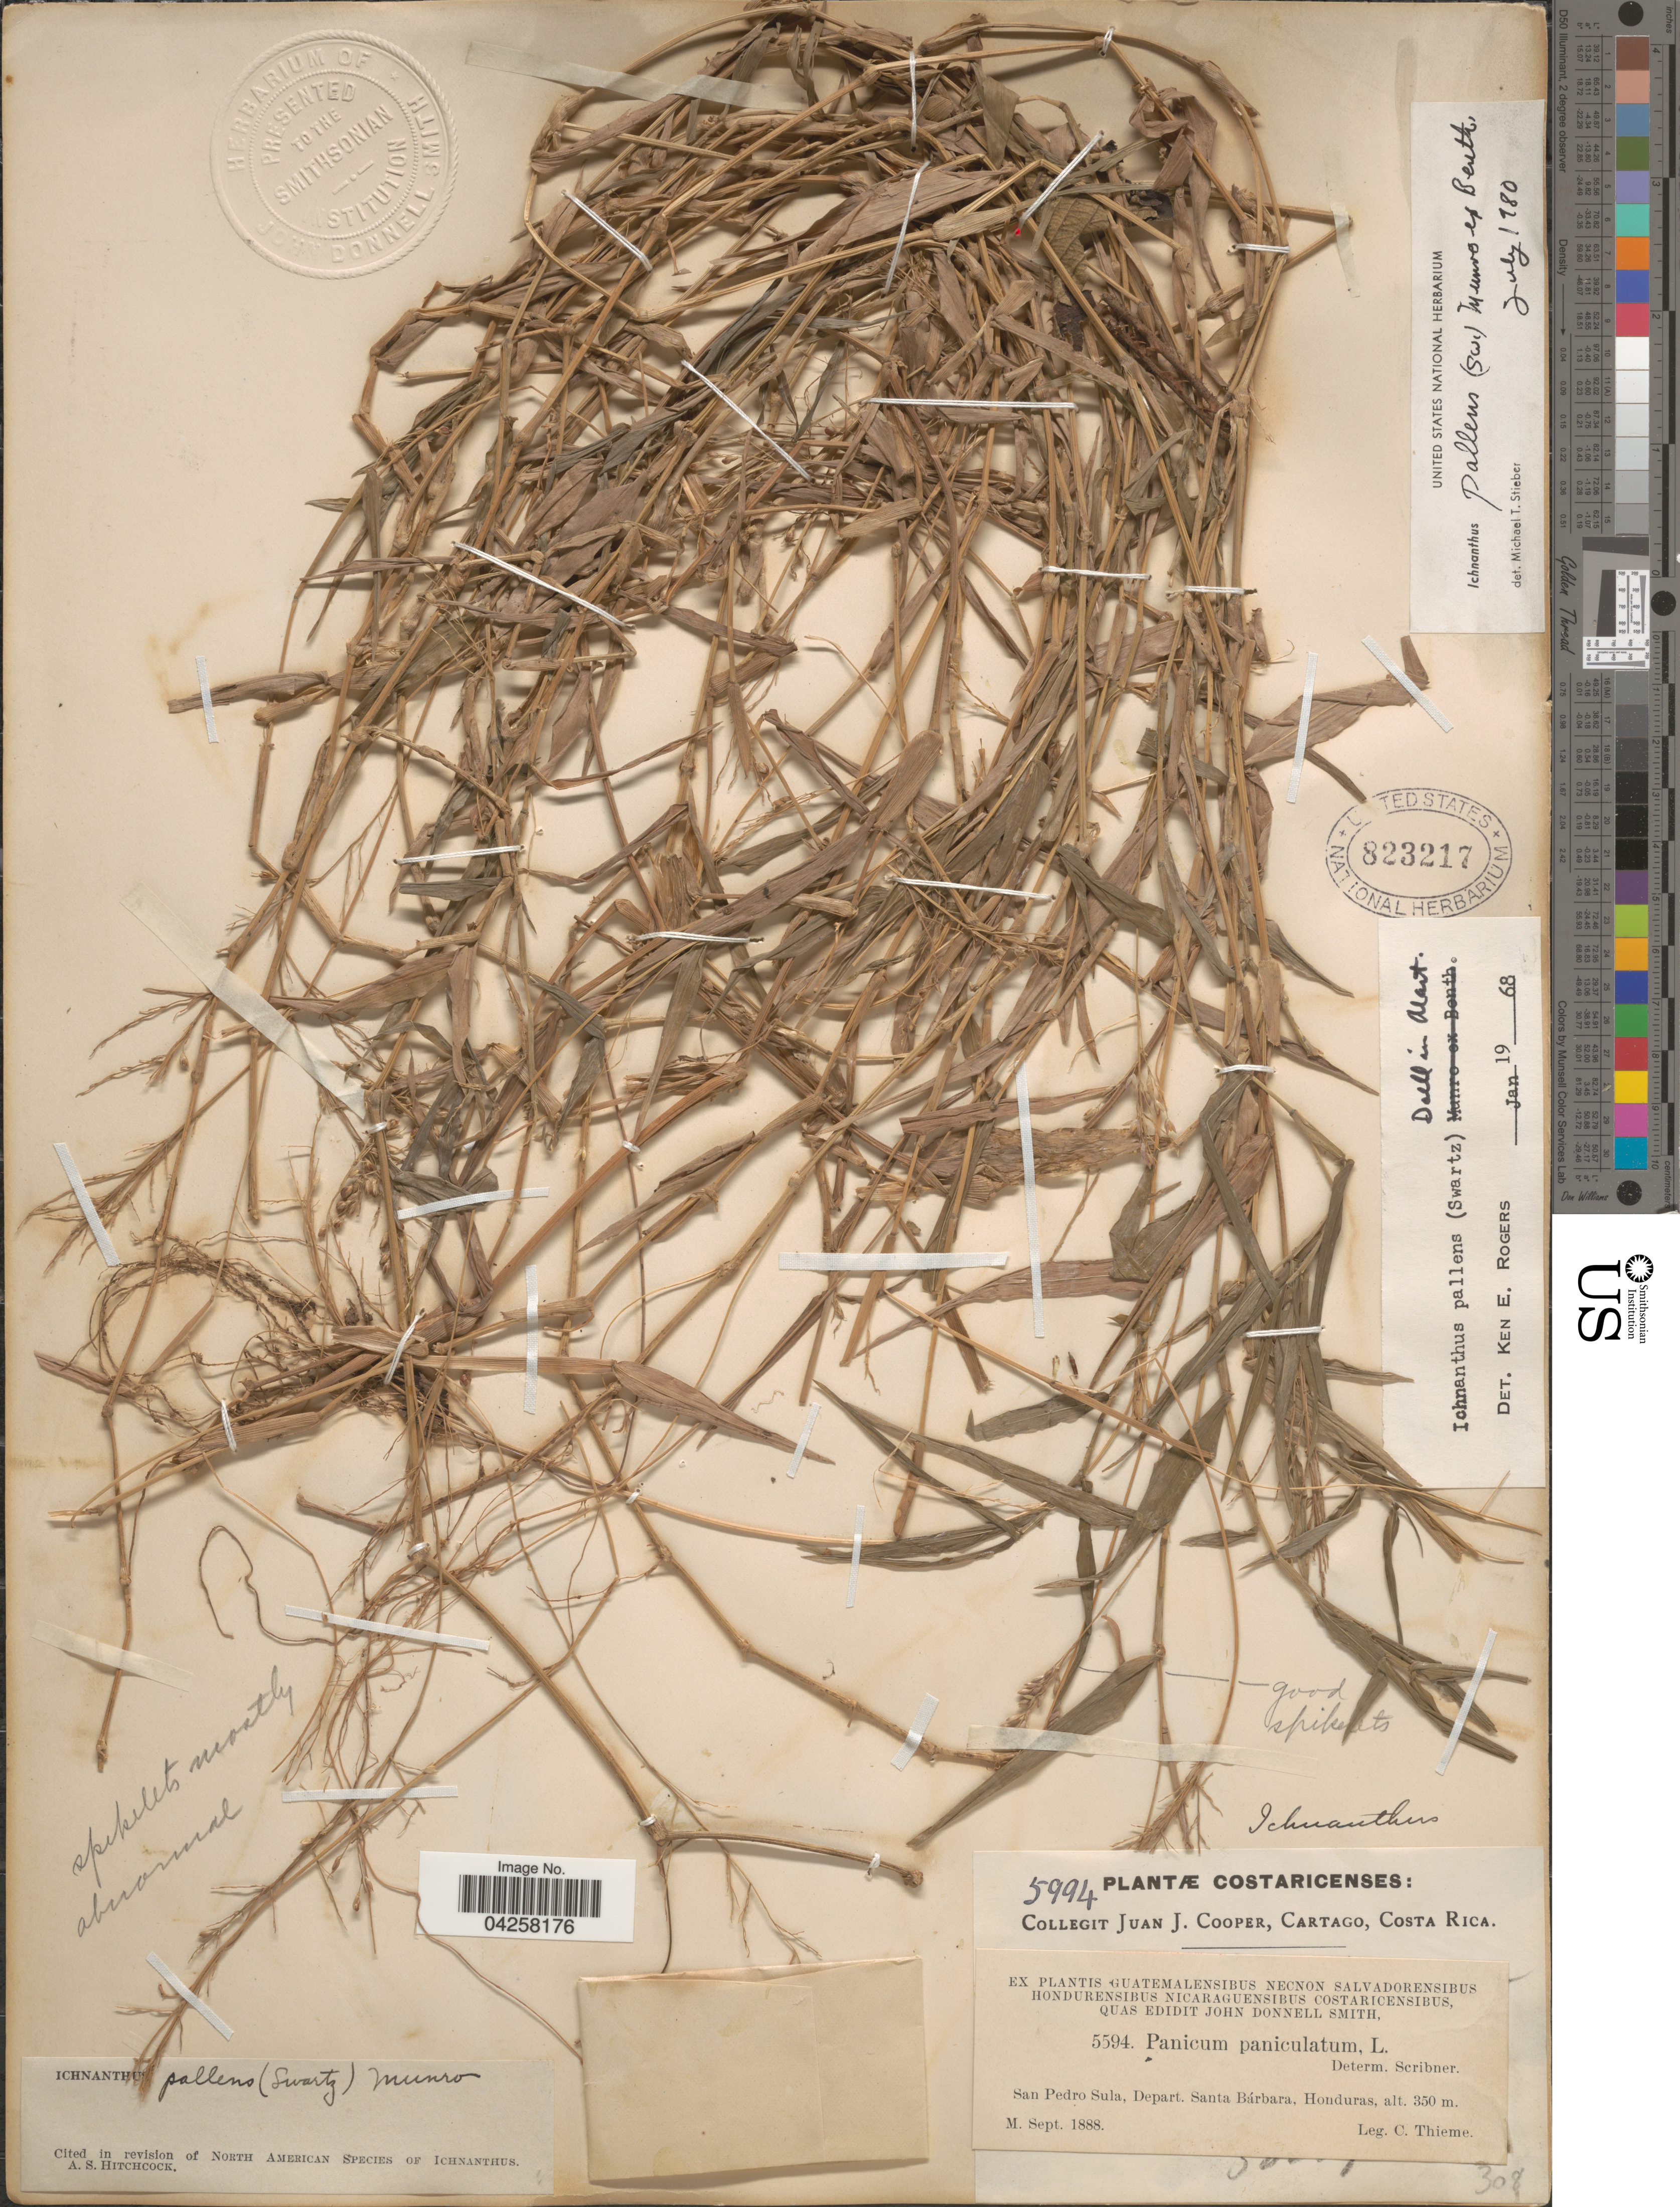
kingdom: Plantae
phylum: Tracheophyta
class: Liliopsida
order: Poales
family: Poaceae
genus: Ichnanthus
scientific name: Ichnanthus pallens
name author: (Sw.) Munro ex Benth.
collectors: C. Thieme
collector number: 5594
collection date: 1888-09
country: Honduras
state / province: Santa Barbara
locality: San Pedro Sula, Depart. Santa Bárbara.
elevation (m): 350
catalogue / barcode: US 823217